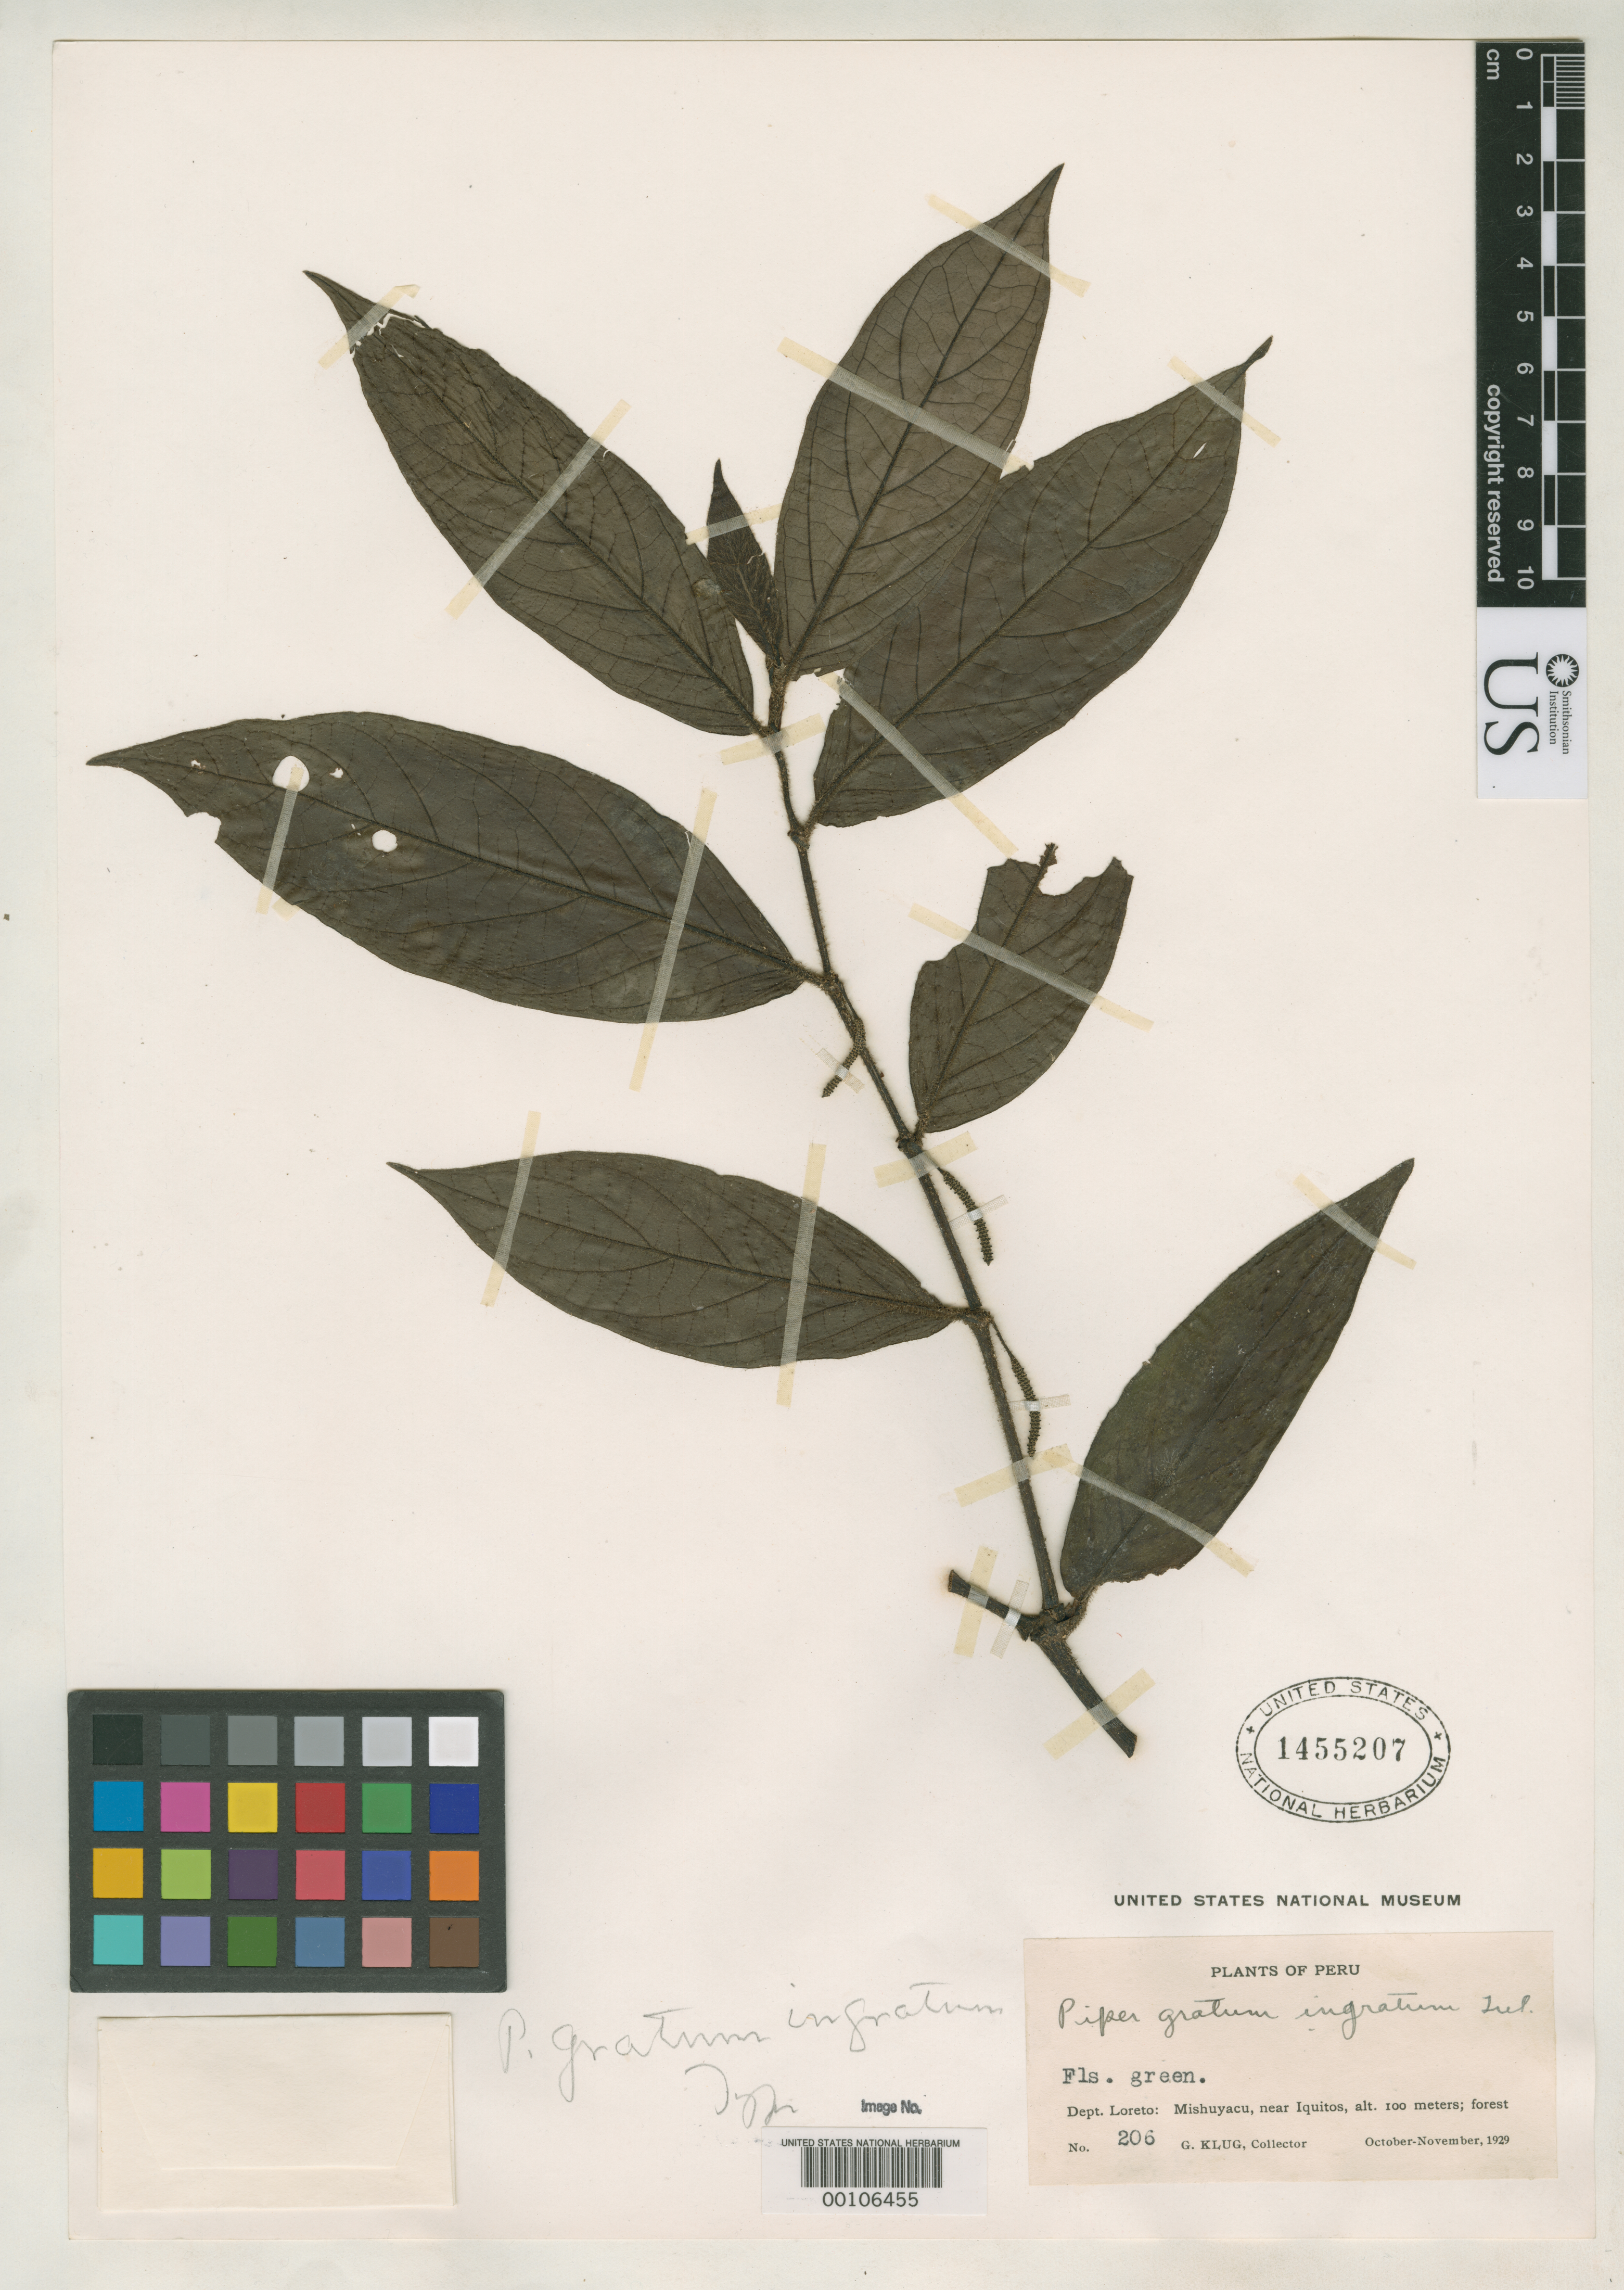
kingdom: Plantae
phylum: Tracheophyta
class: Magnoliopsida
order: Piperales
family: Piperaceae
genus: Piper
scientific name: Piper gratum var. ingratum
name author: Trel.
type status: Holotype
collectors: G. Klug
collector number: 206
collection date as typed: Oct 1929 to -- Nov 1929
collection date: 1929-10/1929-11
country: Peru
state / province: Loreto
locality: Mishuyacu, near Iquitos.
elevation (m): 100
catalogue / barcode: US 1455207